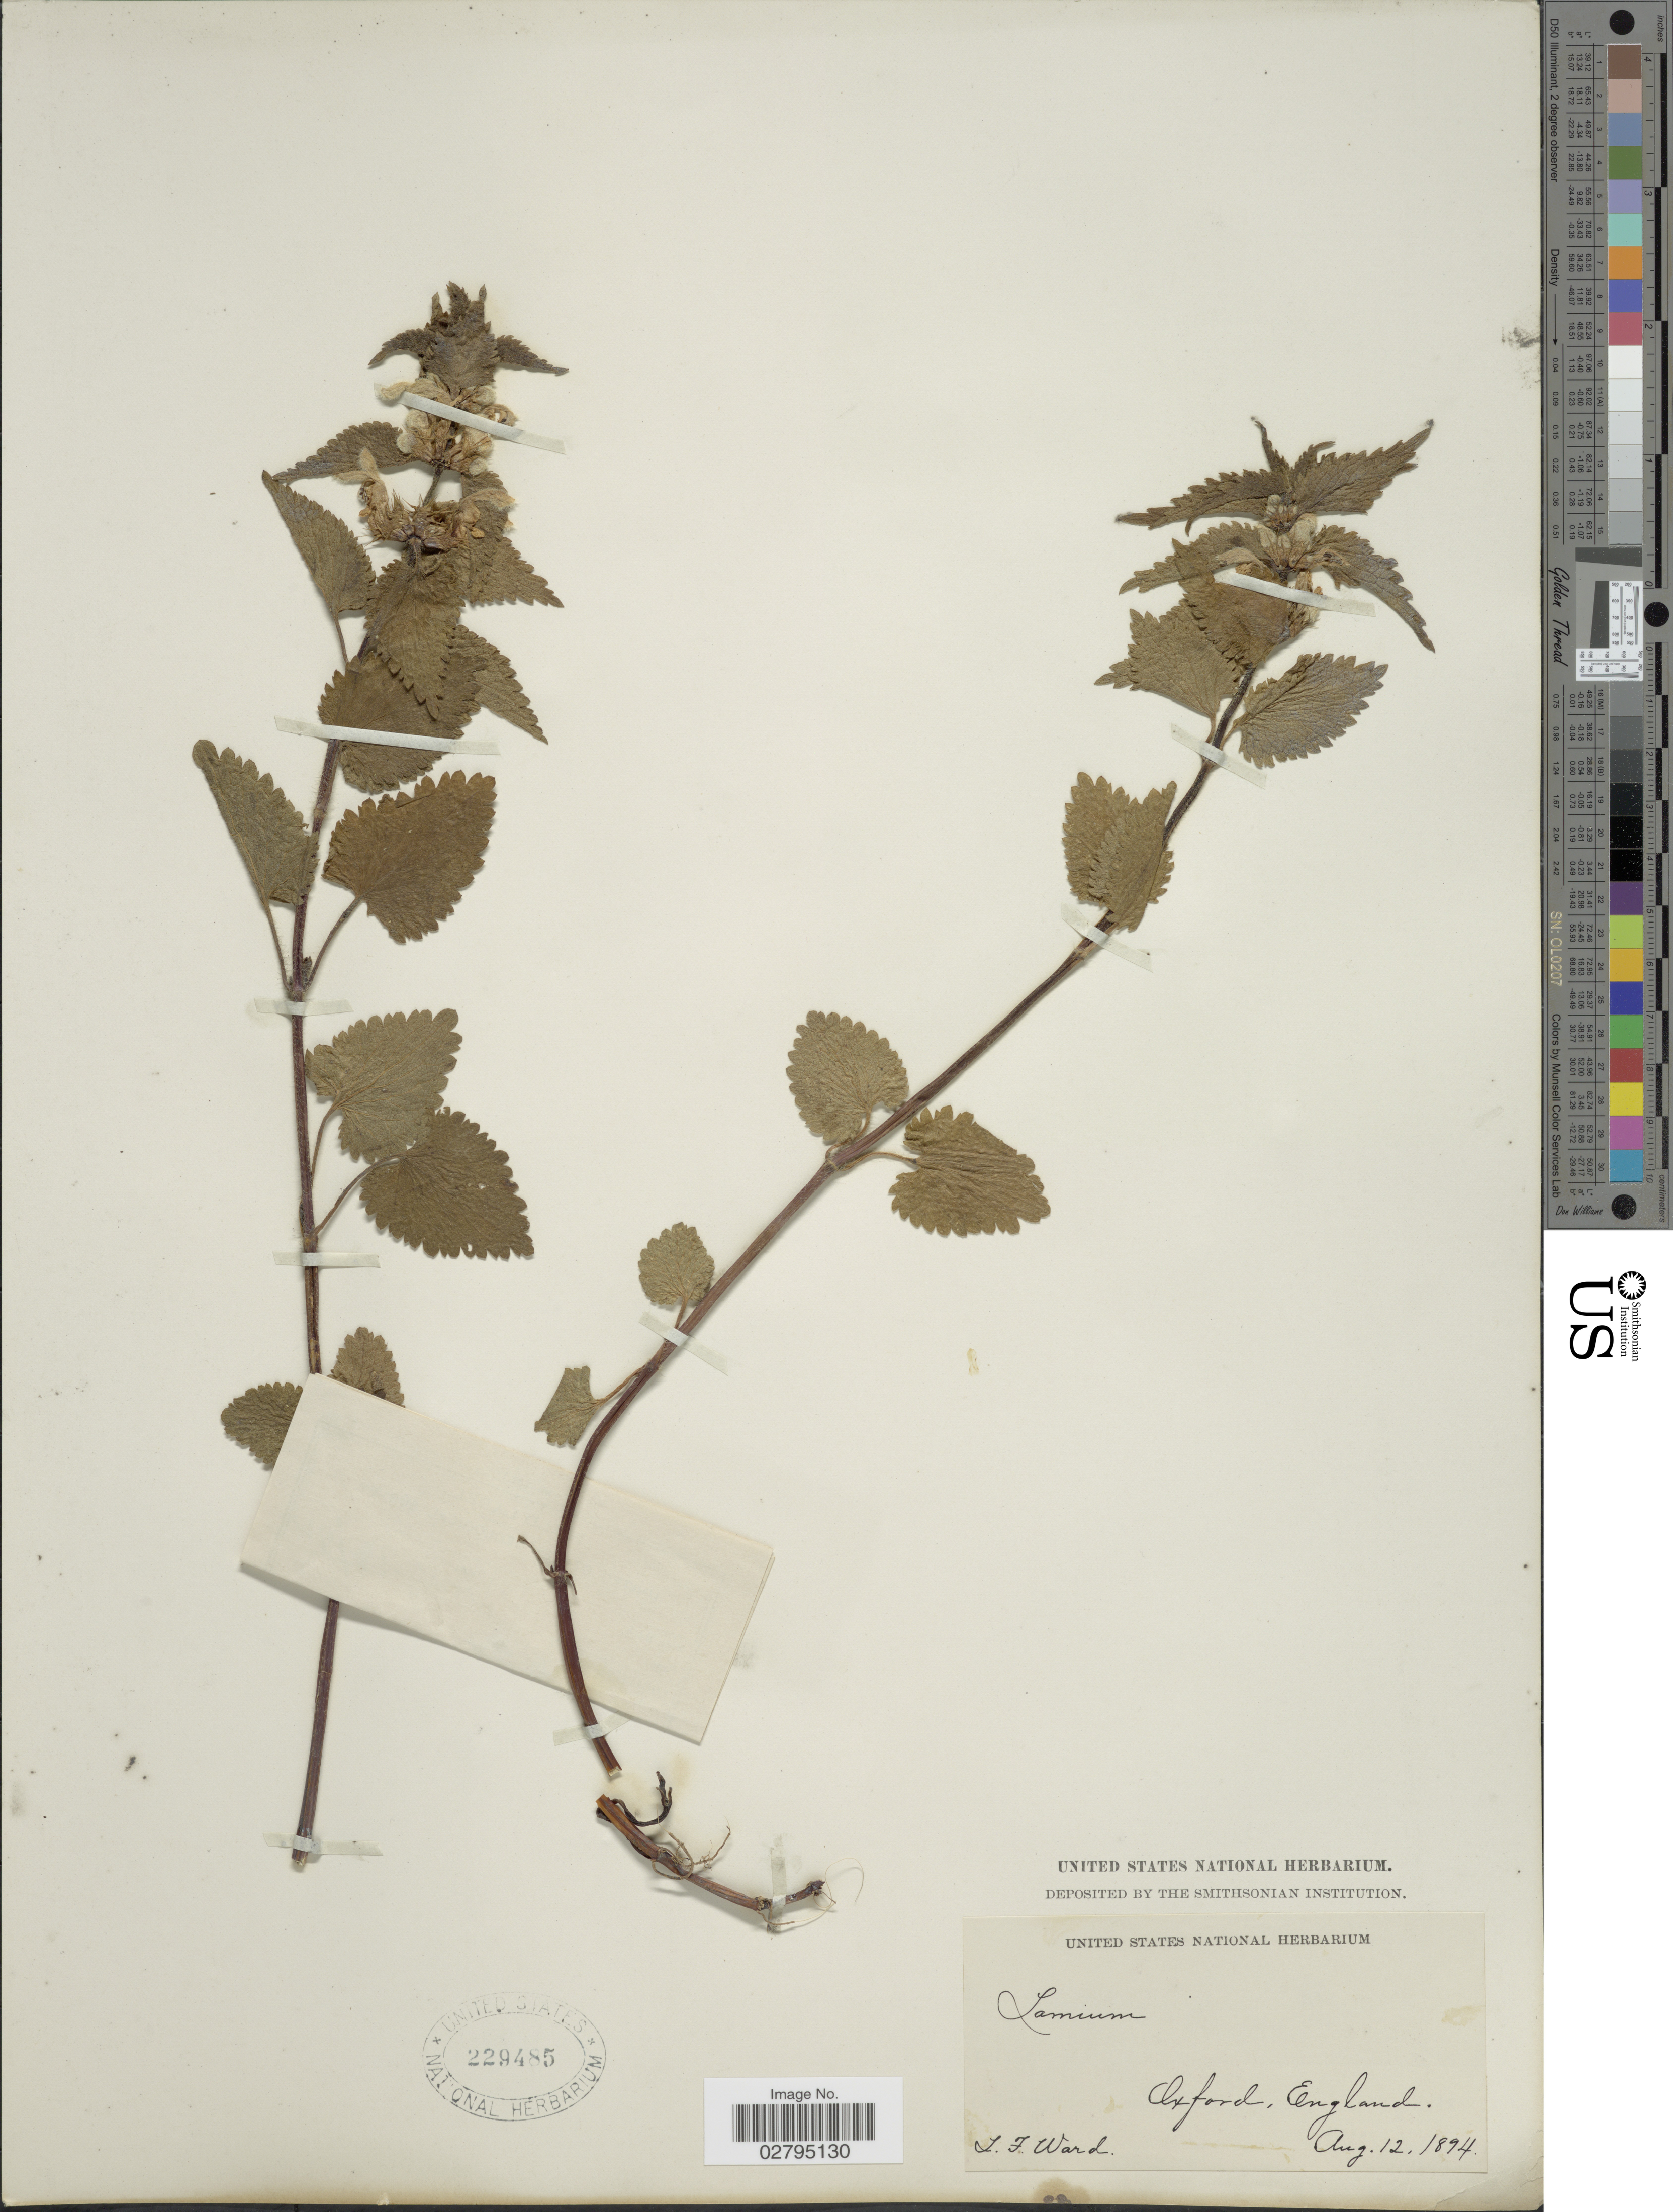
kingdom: Plantae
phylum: Tracheophyta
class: Magnoliopsida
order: Lamiales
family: Lamiaceae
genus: Lamium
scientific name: Lamium sp.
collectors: L. Ward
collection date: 1894-08-12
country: United Kingdom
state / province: England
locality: Oxford.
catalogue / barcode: US 229485